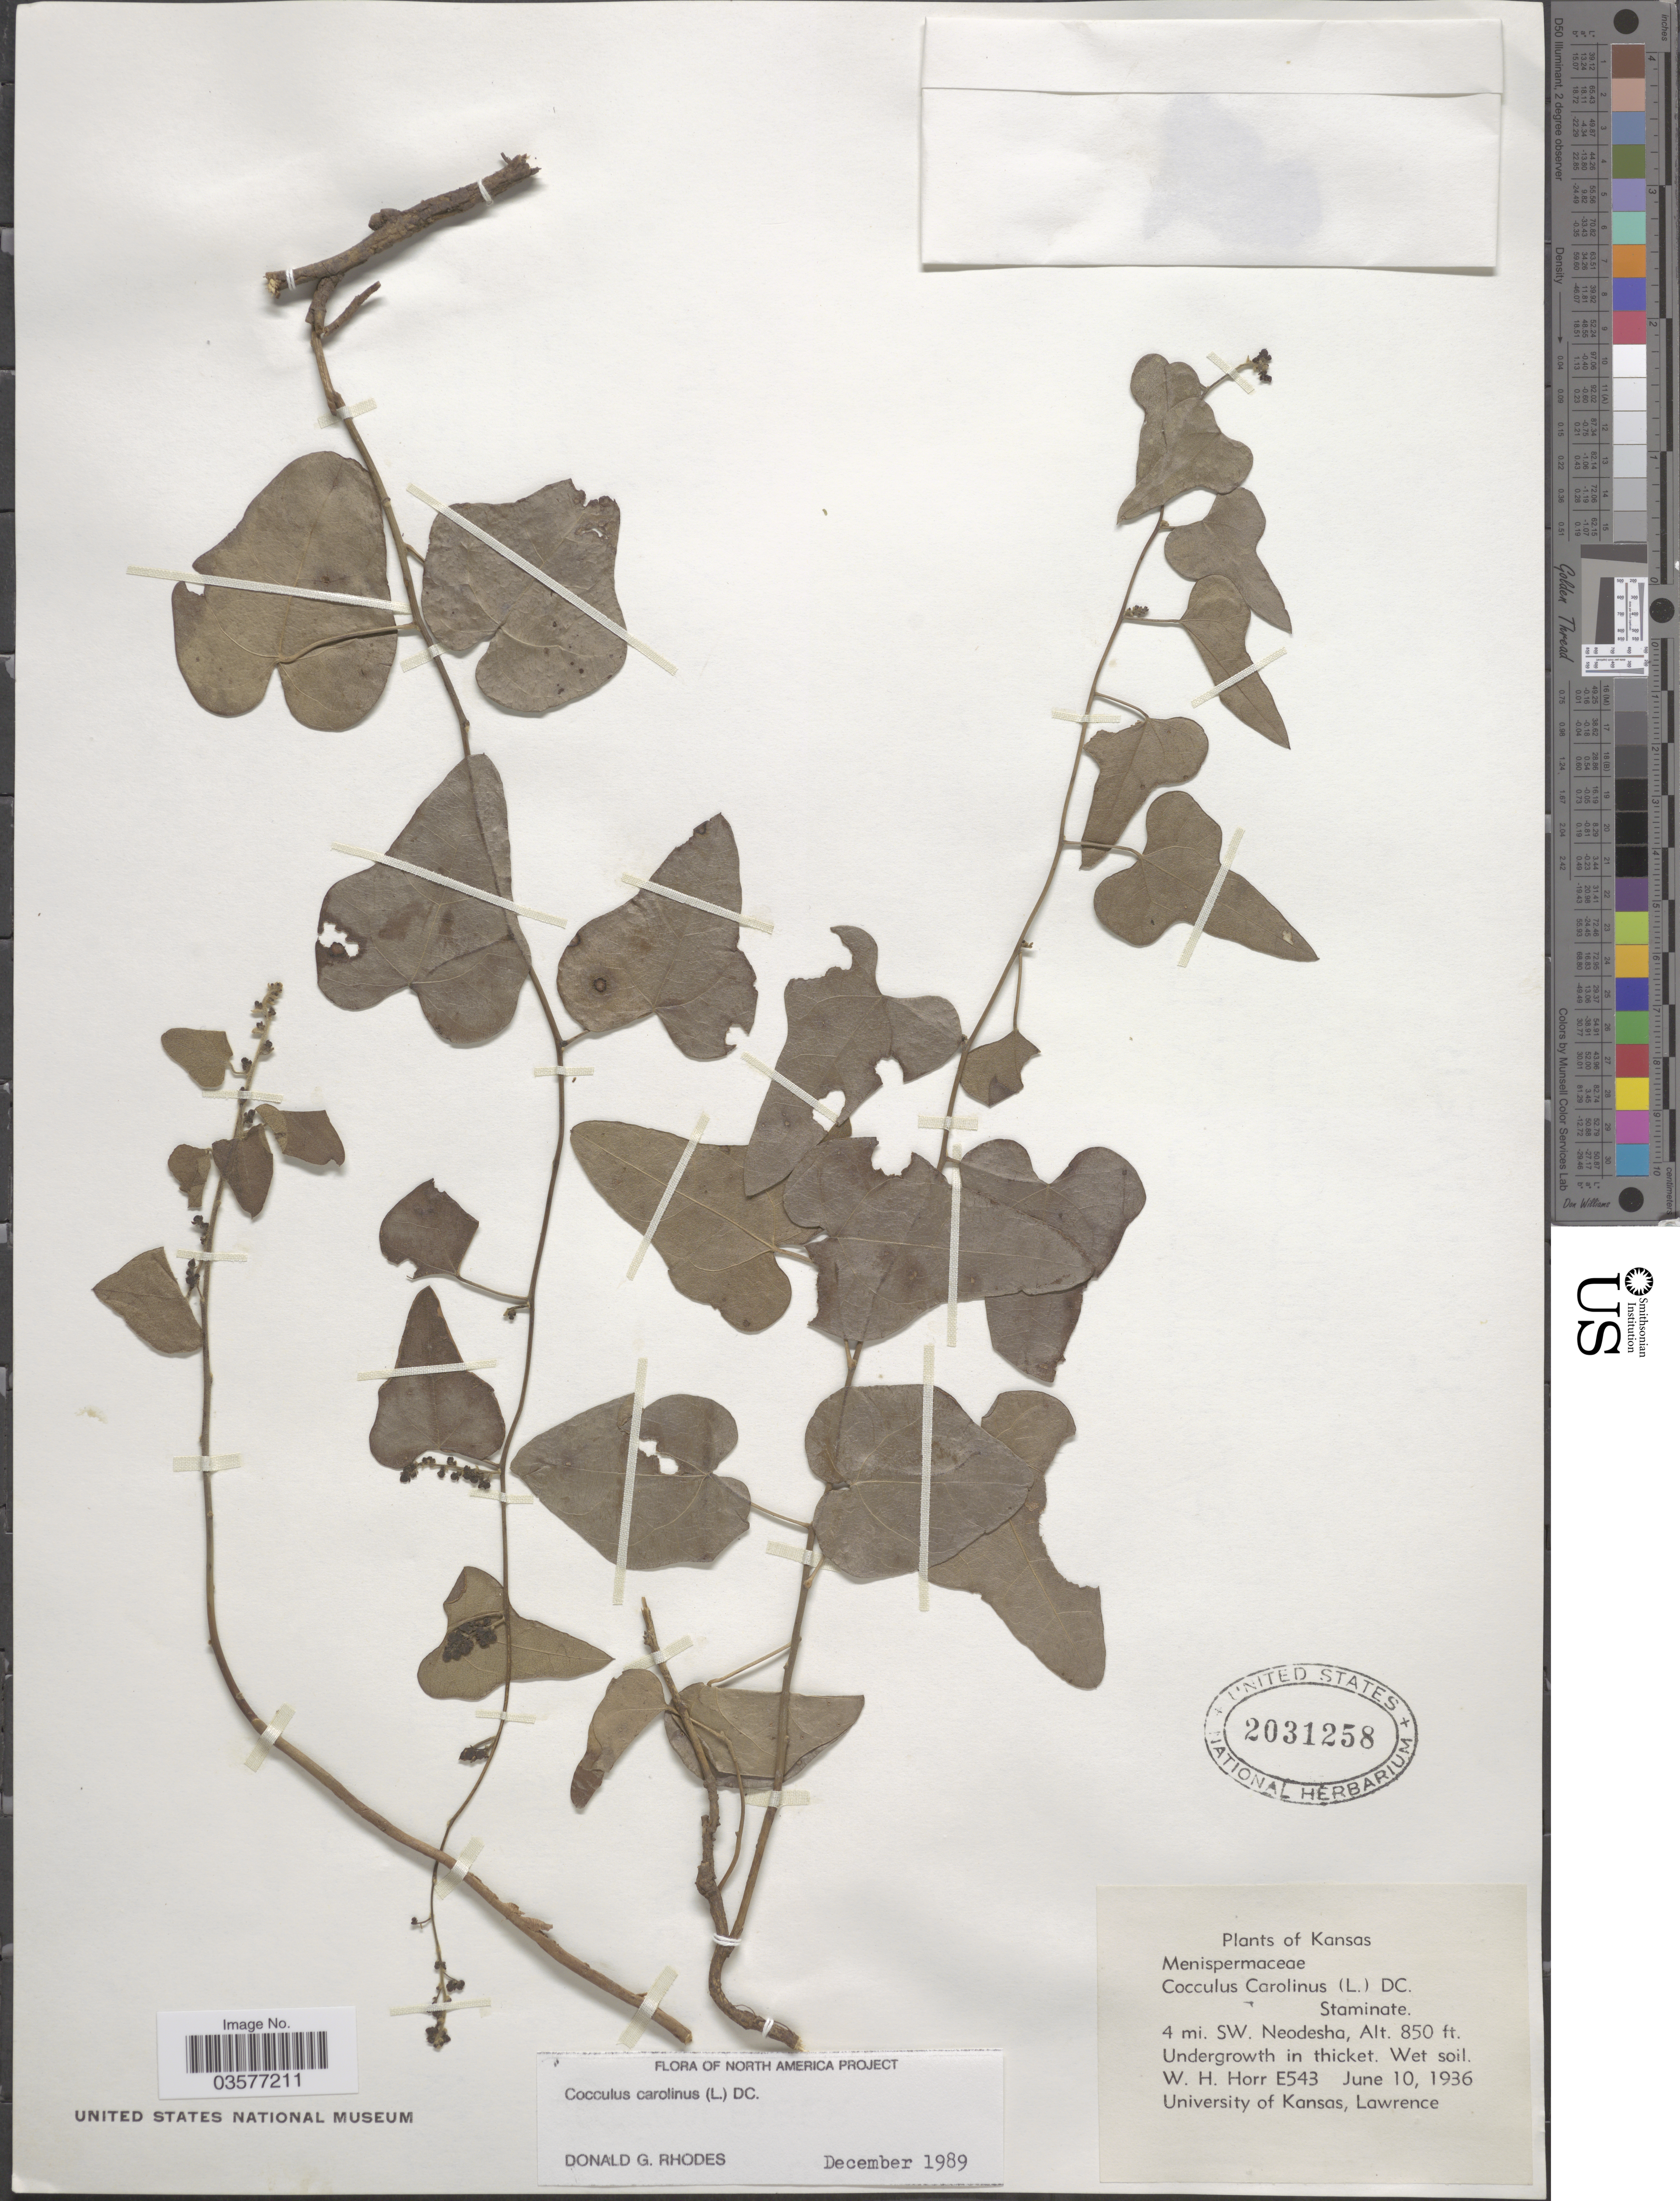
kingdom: Plantae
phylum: Tracheophyta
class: Magnoliopsida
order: Ranunculales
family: Menispermaceae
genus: Cocculus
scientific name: Cocculus carolinus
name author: (L.) DC.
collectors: W. H. Horr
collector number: E543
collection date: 1936-06-10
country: United States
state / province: Kansas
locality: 4 mi. SW. Neodesha.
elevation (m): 259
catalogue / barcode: US 2031258